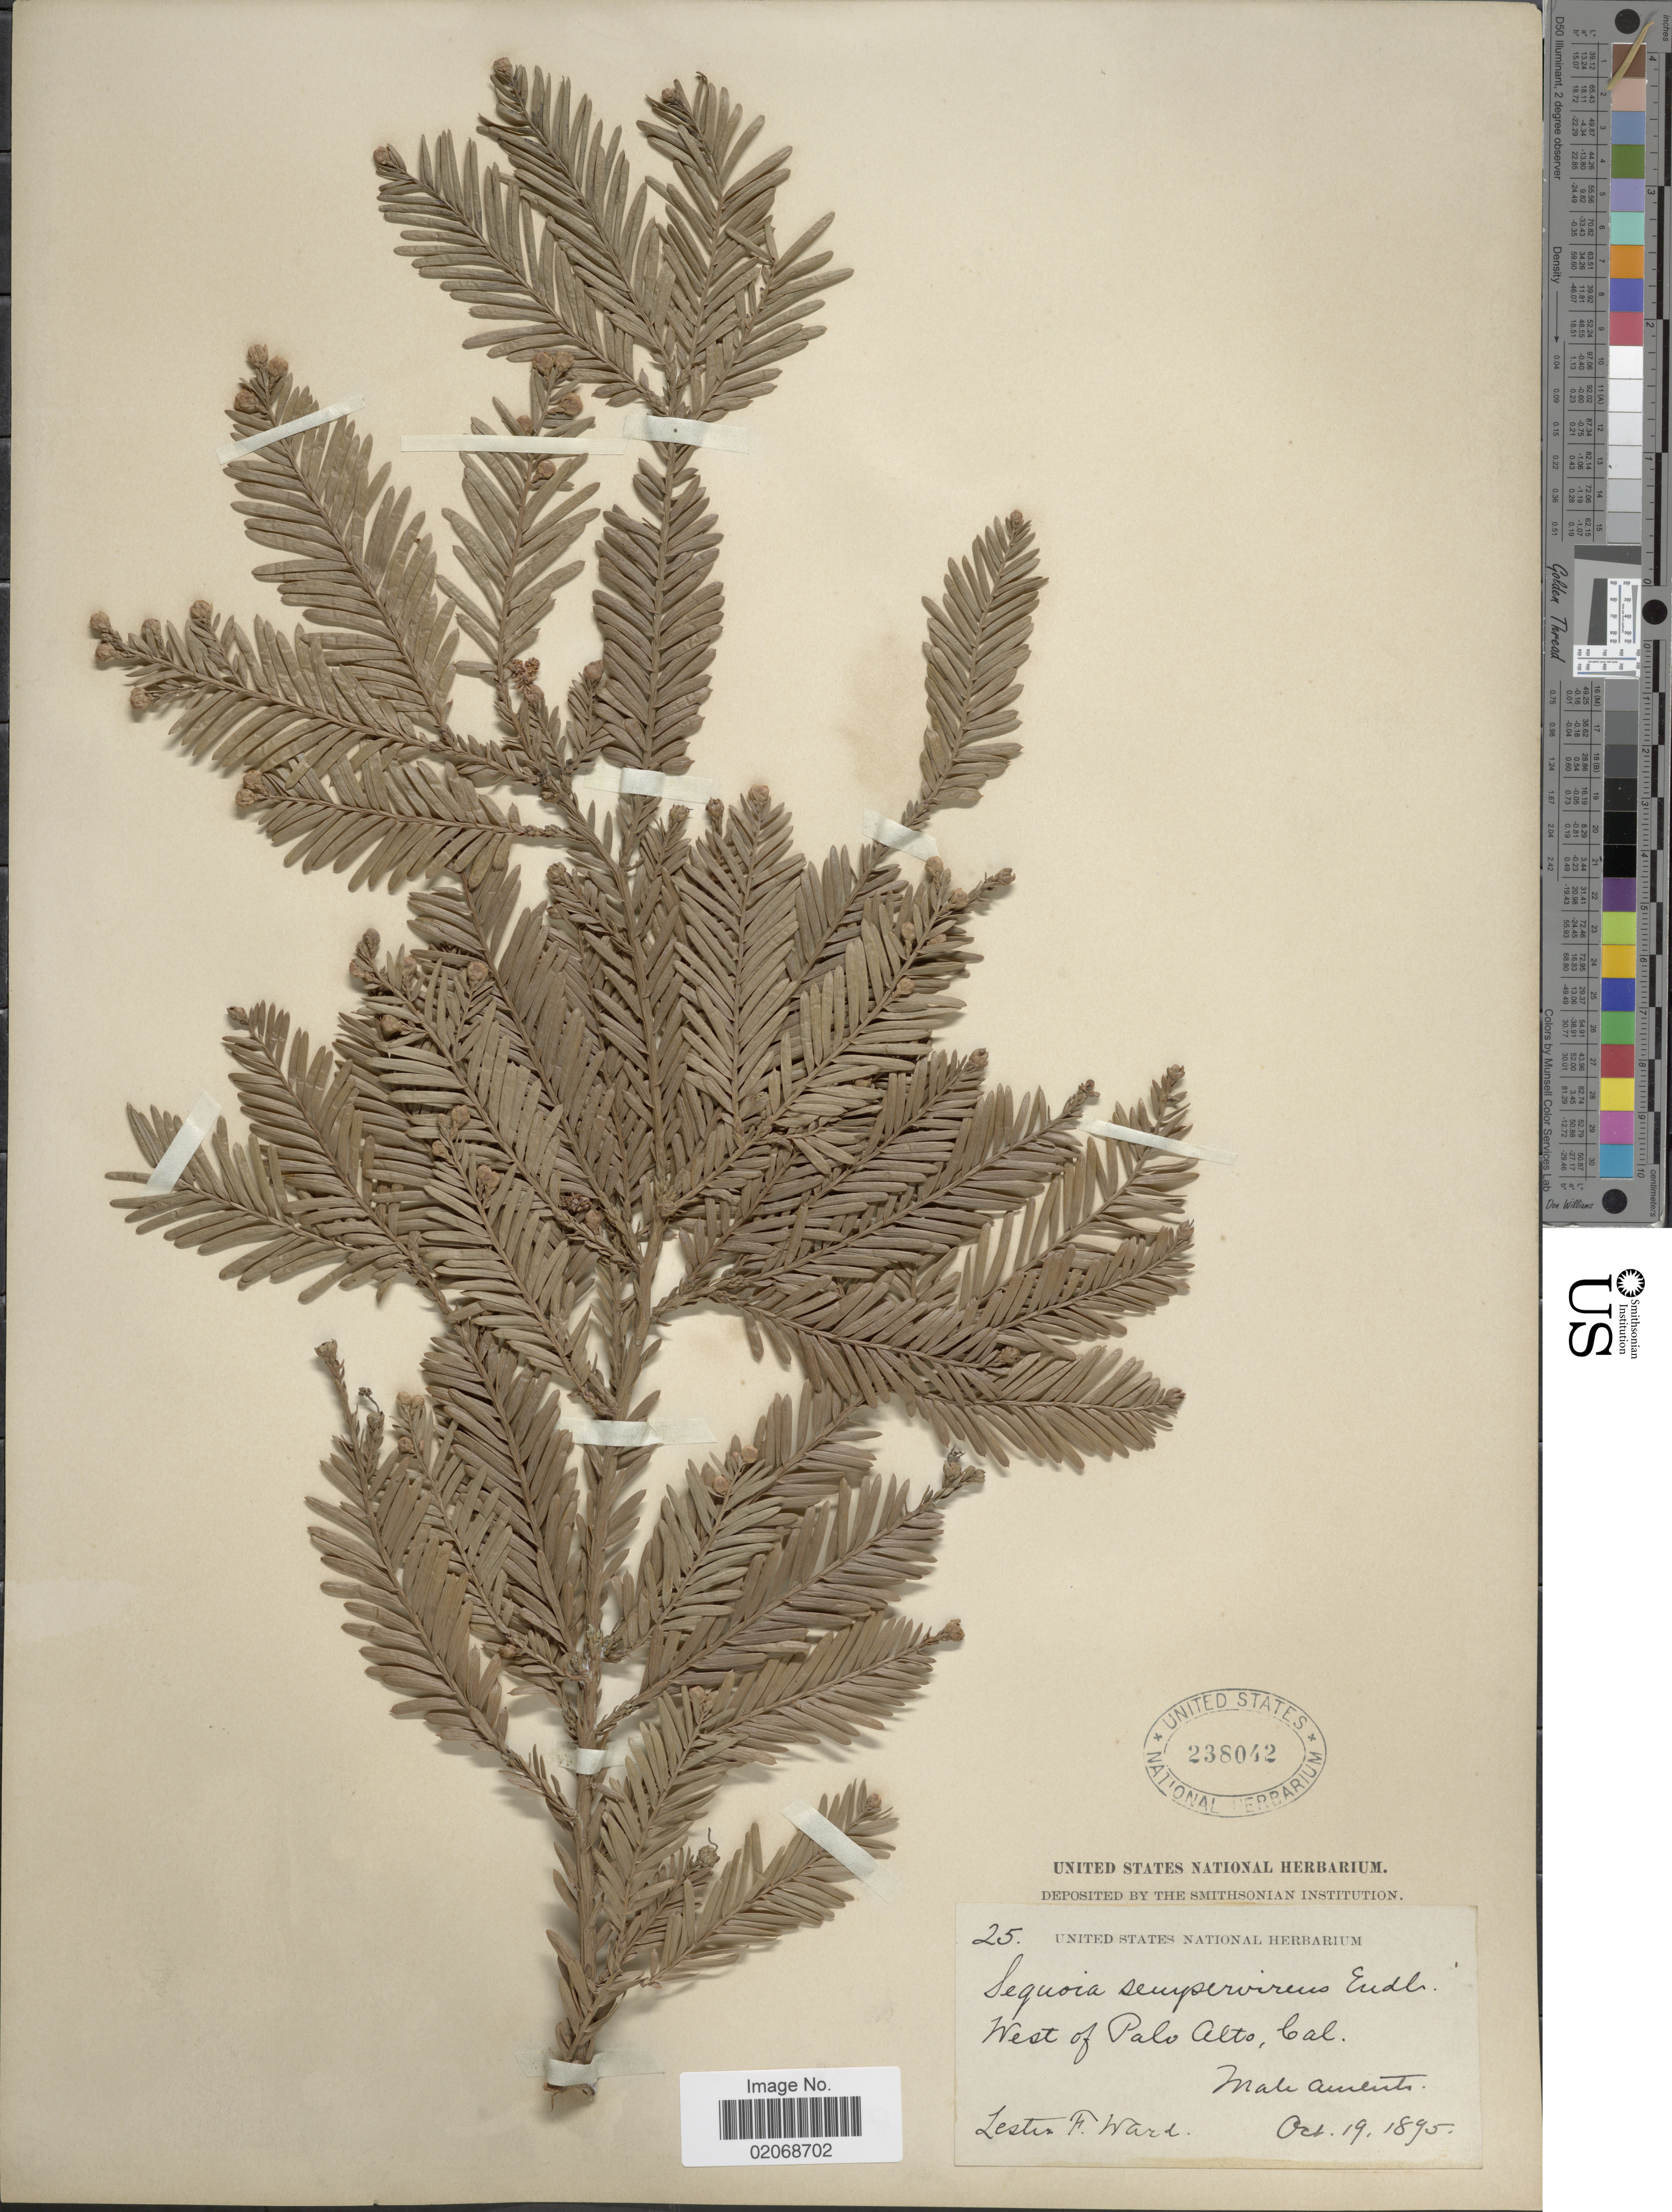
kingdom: Plantae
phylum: Tracheophyta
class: Pinopsida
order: Pinales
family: Cupressaceae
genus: Sequoia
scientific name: Sequoia sempervirens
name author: (D. Don) Endl.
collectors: L. F. Ward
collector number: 25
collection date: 1895-10-19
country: United States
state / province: California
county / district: Santa Clara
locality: West of Palo Alto.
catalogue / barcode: US 238042